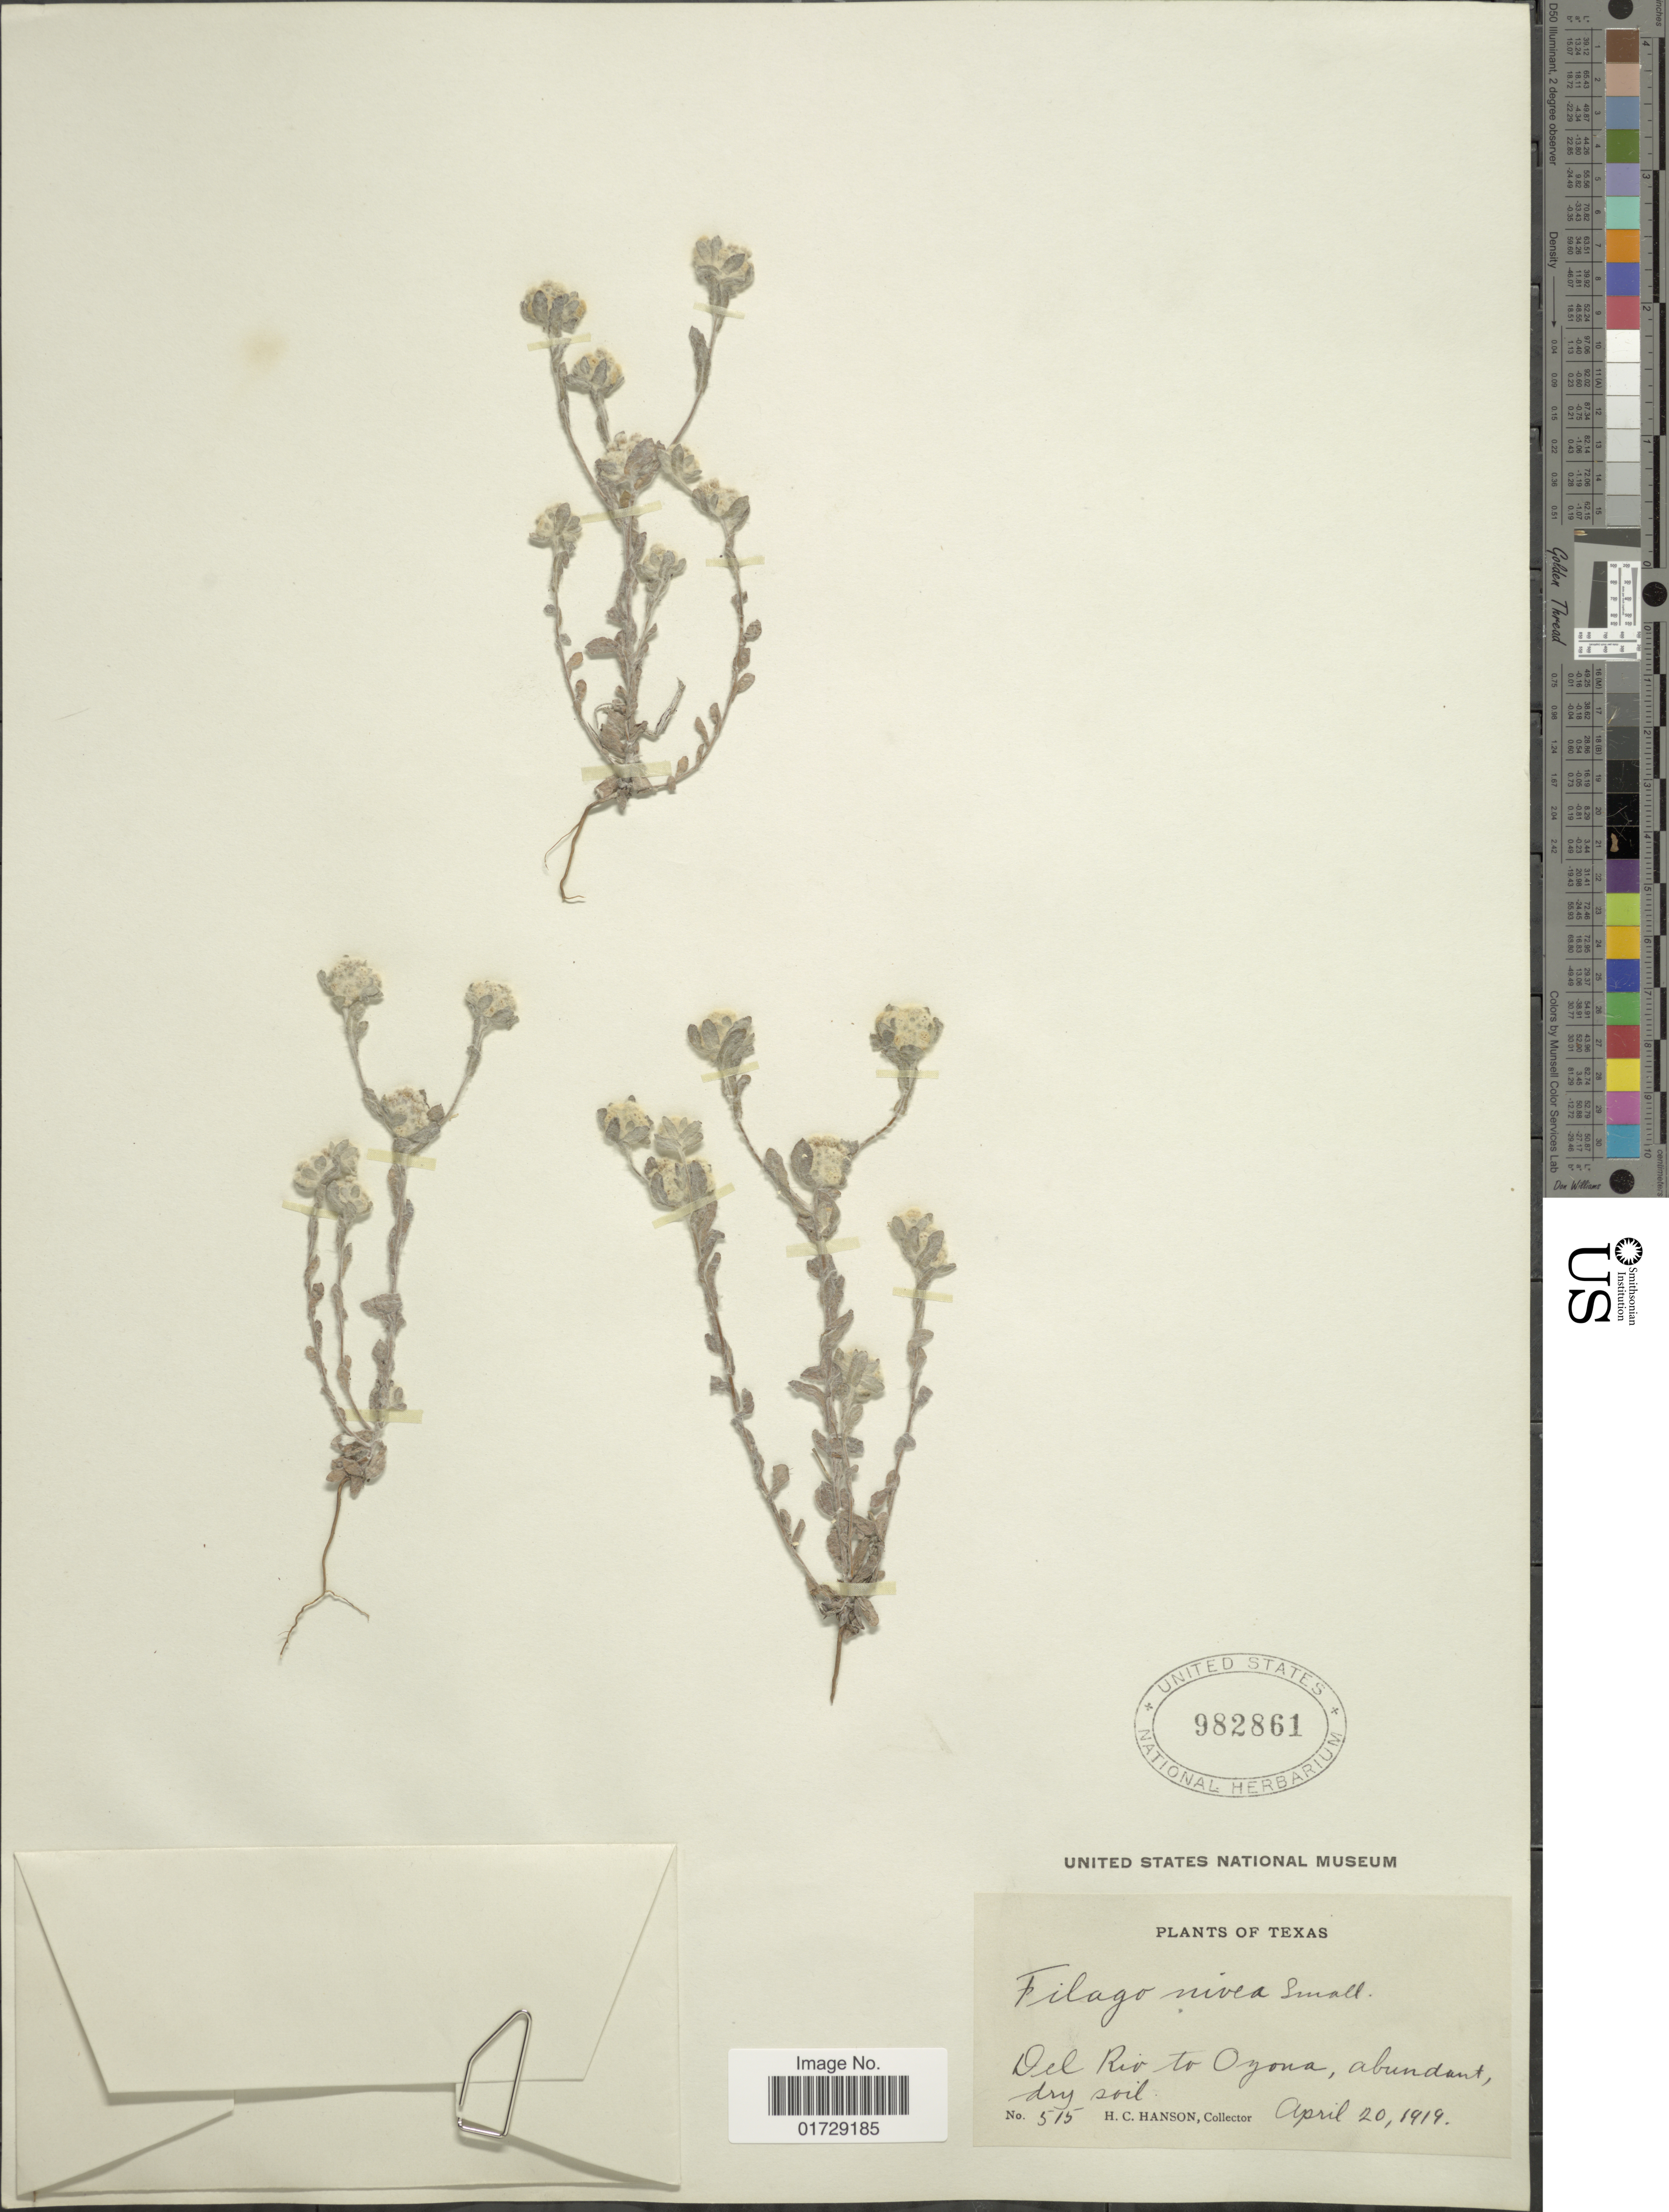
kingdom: Plantae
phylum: Tracheophyta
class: Magnoliopsida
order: Asterales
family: Asteraceae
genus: Evax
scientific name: Evax multicaulis var. multicaulis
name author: DC.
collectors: H. Hanson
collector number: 515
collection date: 1919-04-20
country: United States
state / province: Texas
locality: Del Rio to Oyona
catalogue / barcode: US 982861